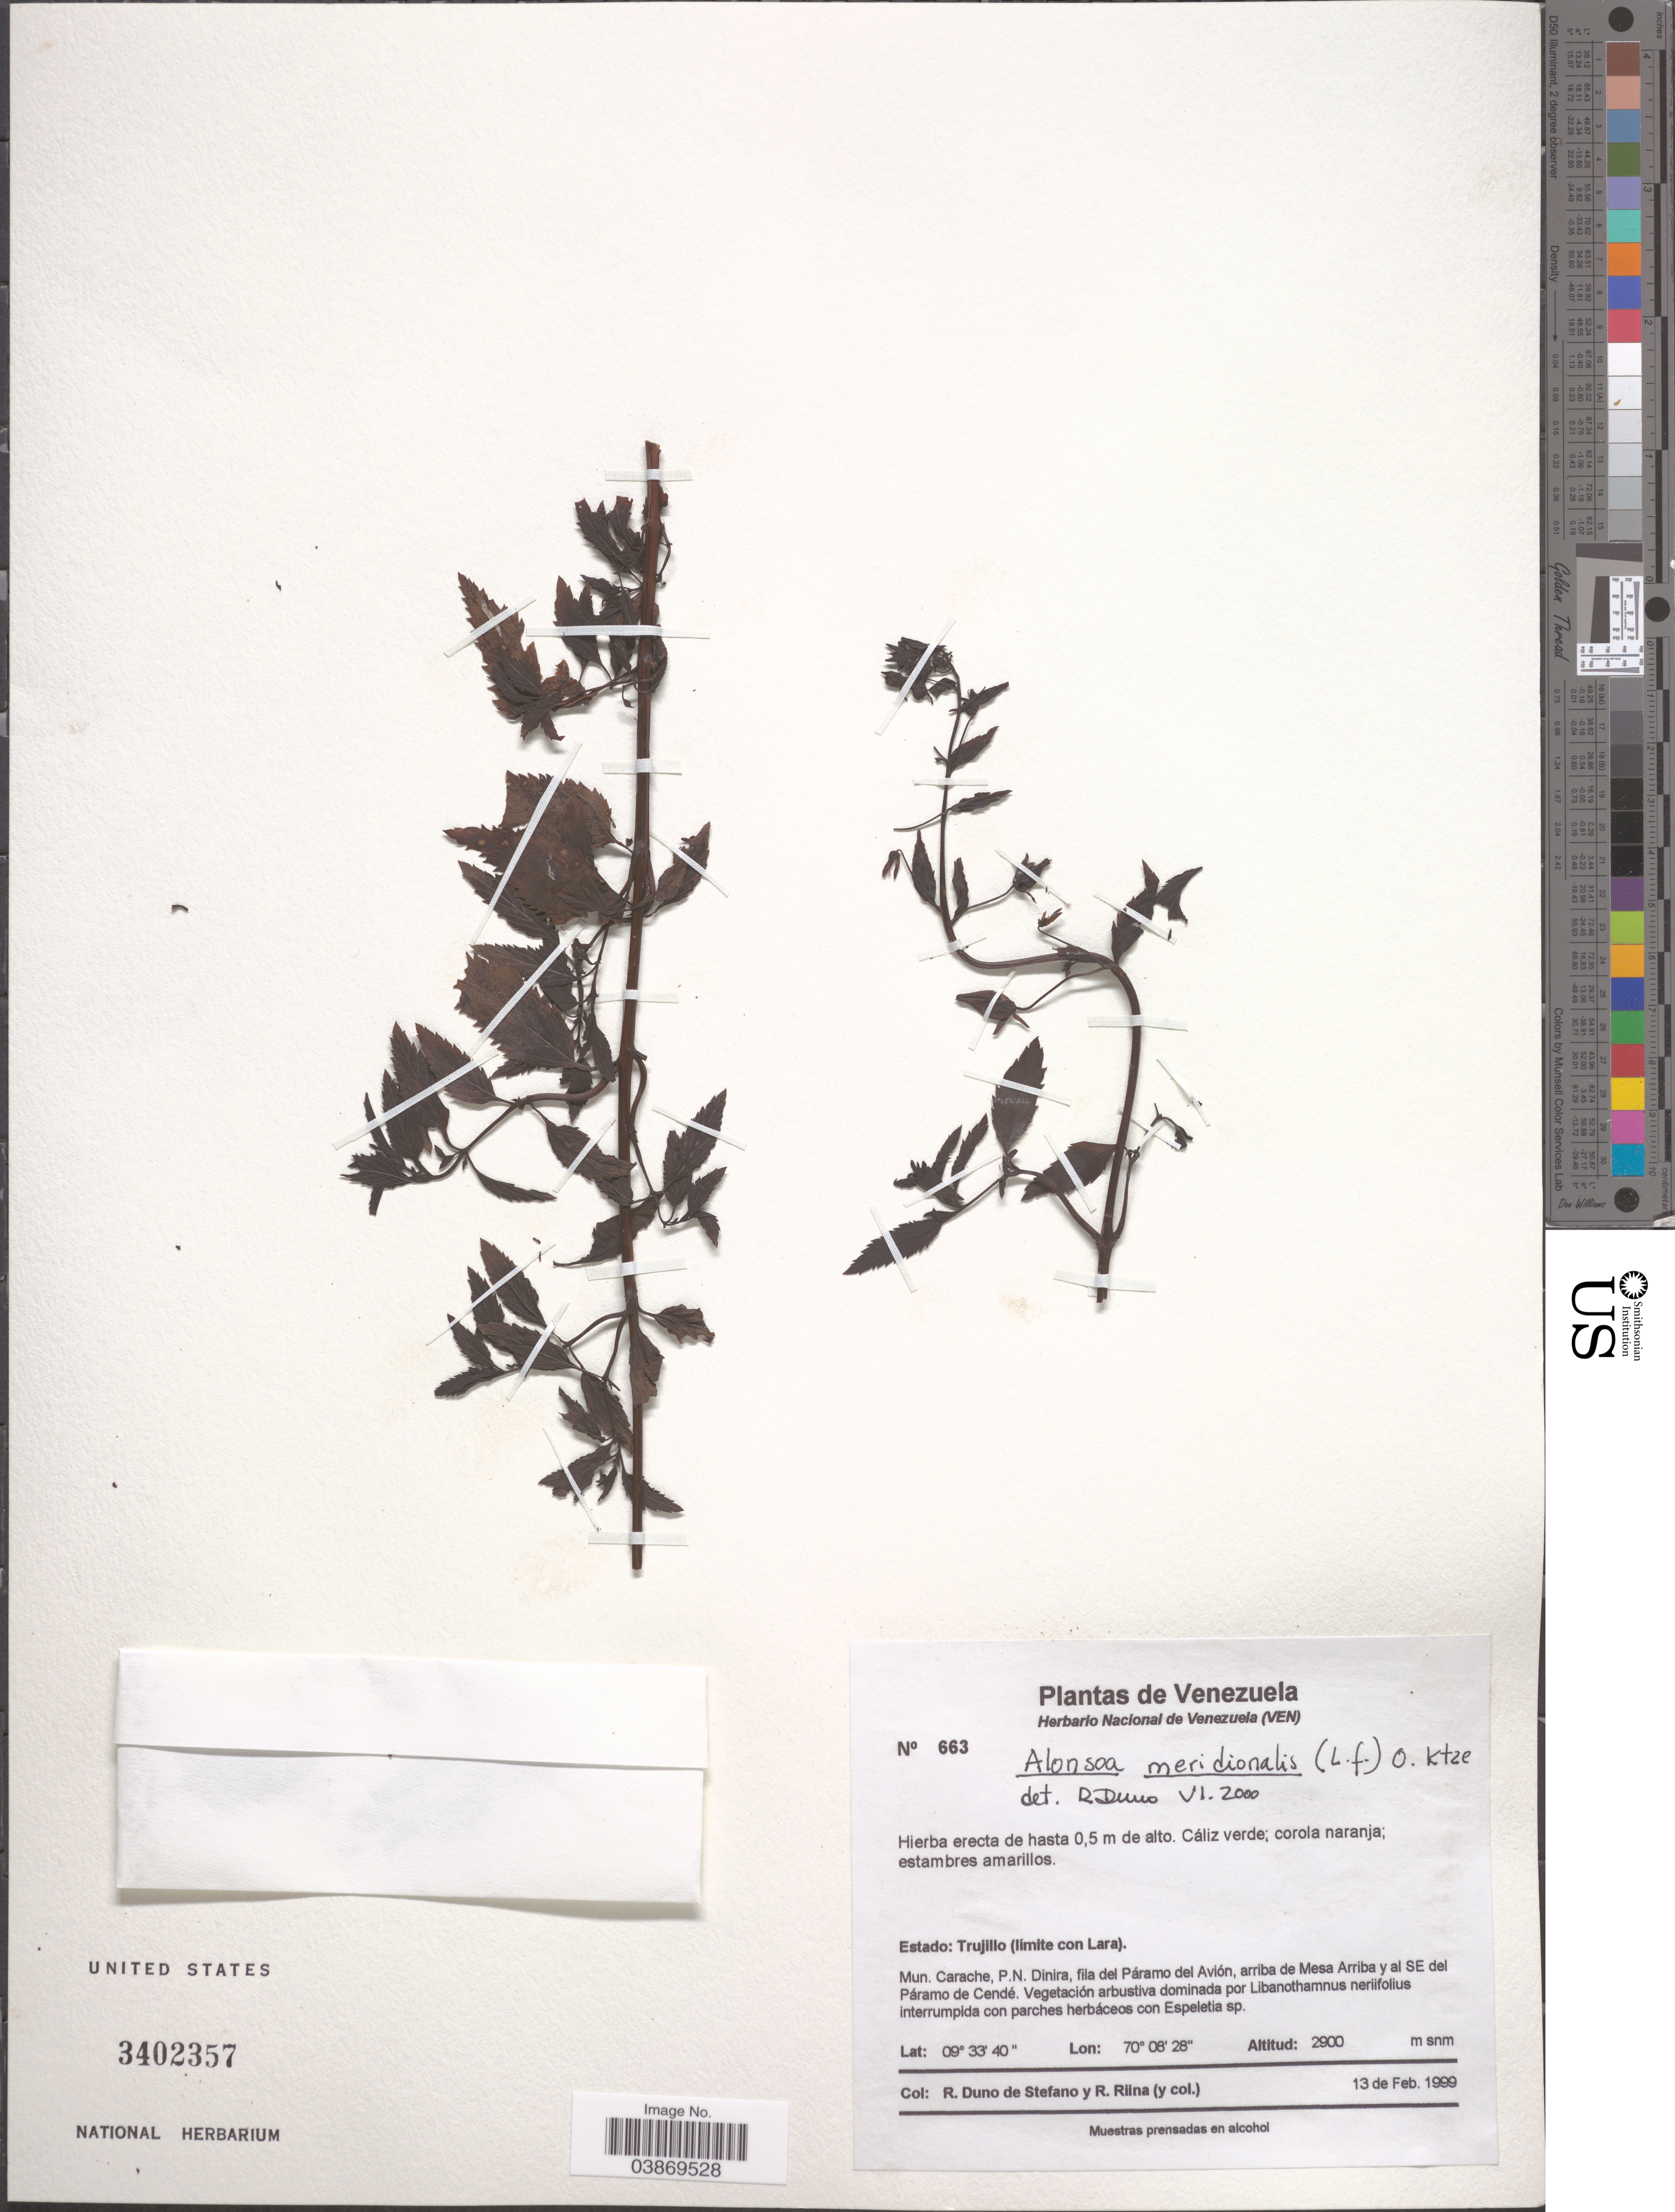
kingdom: Plantae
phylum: Tracheophyta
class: Magnoliopsida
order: Lamiales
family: Scrophulariaceae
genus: Alonsoa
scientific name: Alonsoa meridionalis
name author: (L. f.) Kuntze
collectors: R. Duno de Stefano & R. Riina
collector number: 663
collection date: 1999-02-13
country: Venezuela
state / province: Trujillo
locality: (Límite con Lara). Mun. Carache, P.N. Dinira, fila del Páramo del Avión, arriba de Mesa Arriba y al SE del Páramo de Cendé.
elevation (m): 2900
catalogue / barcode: US 3402357